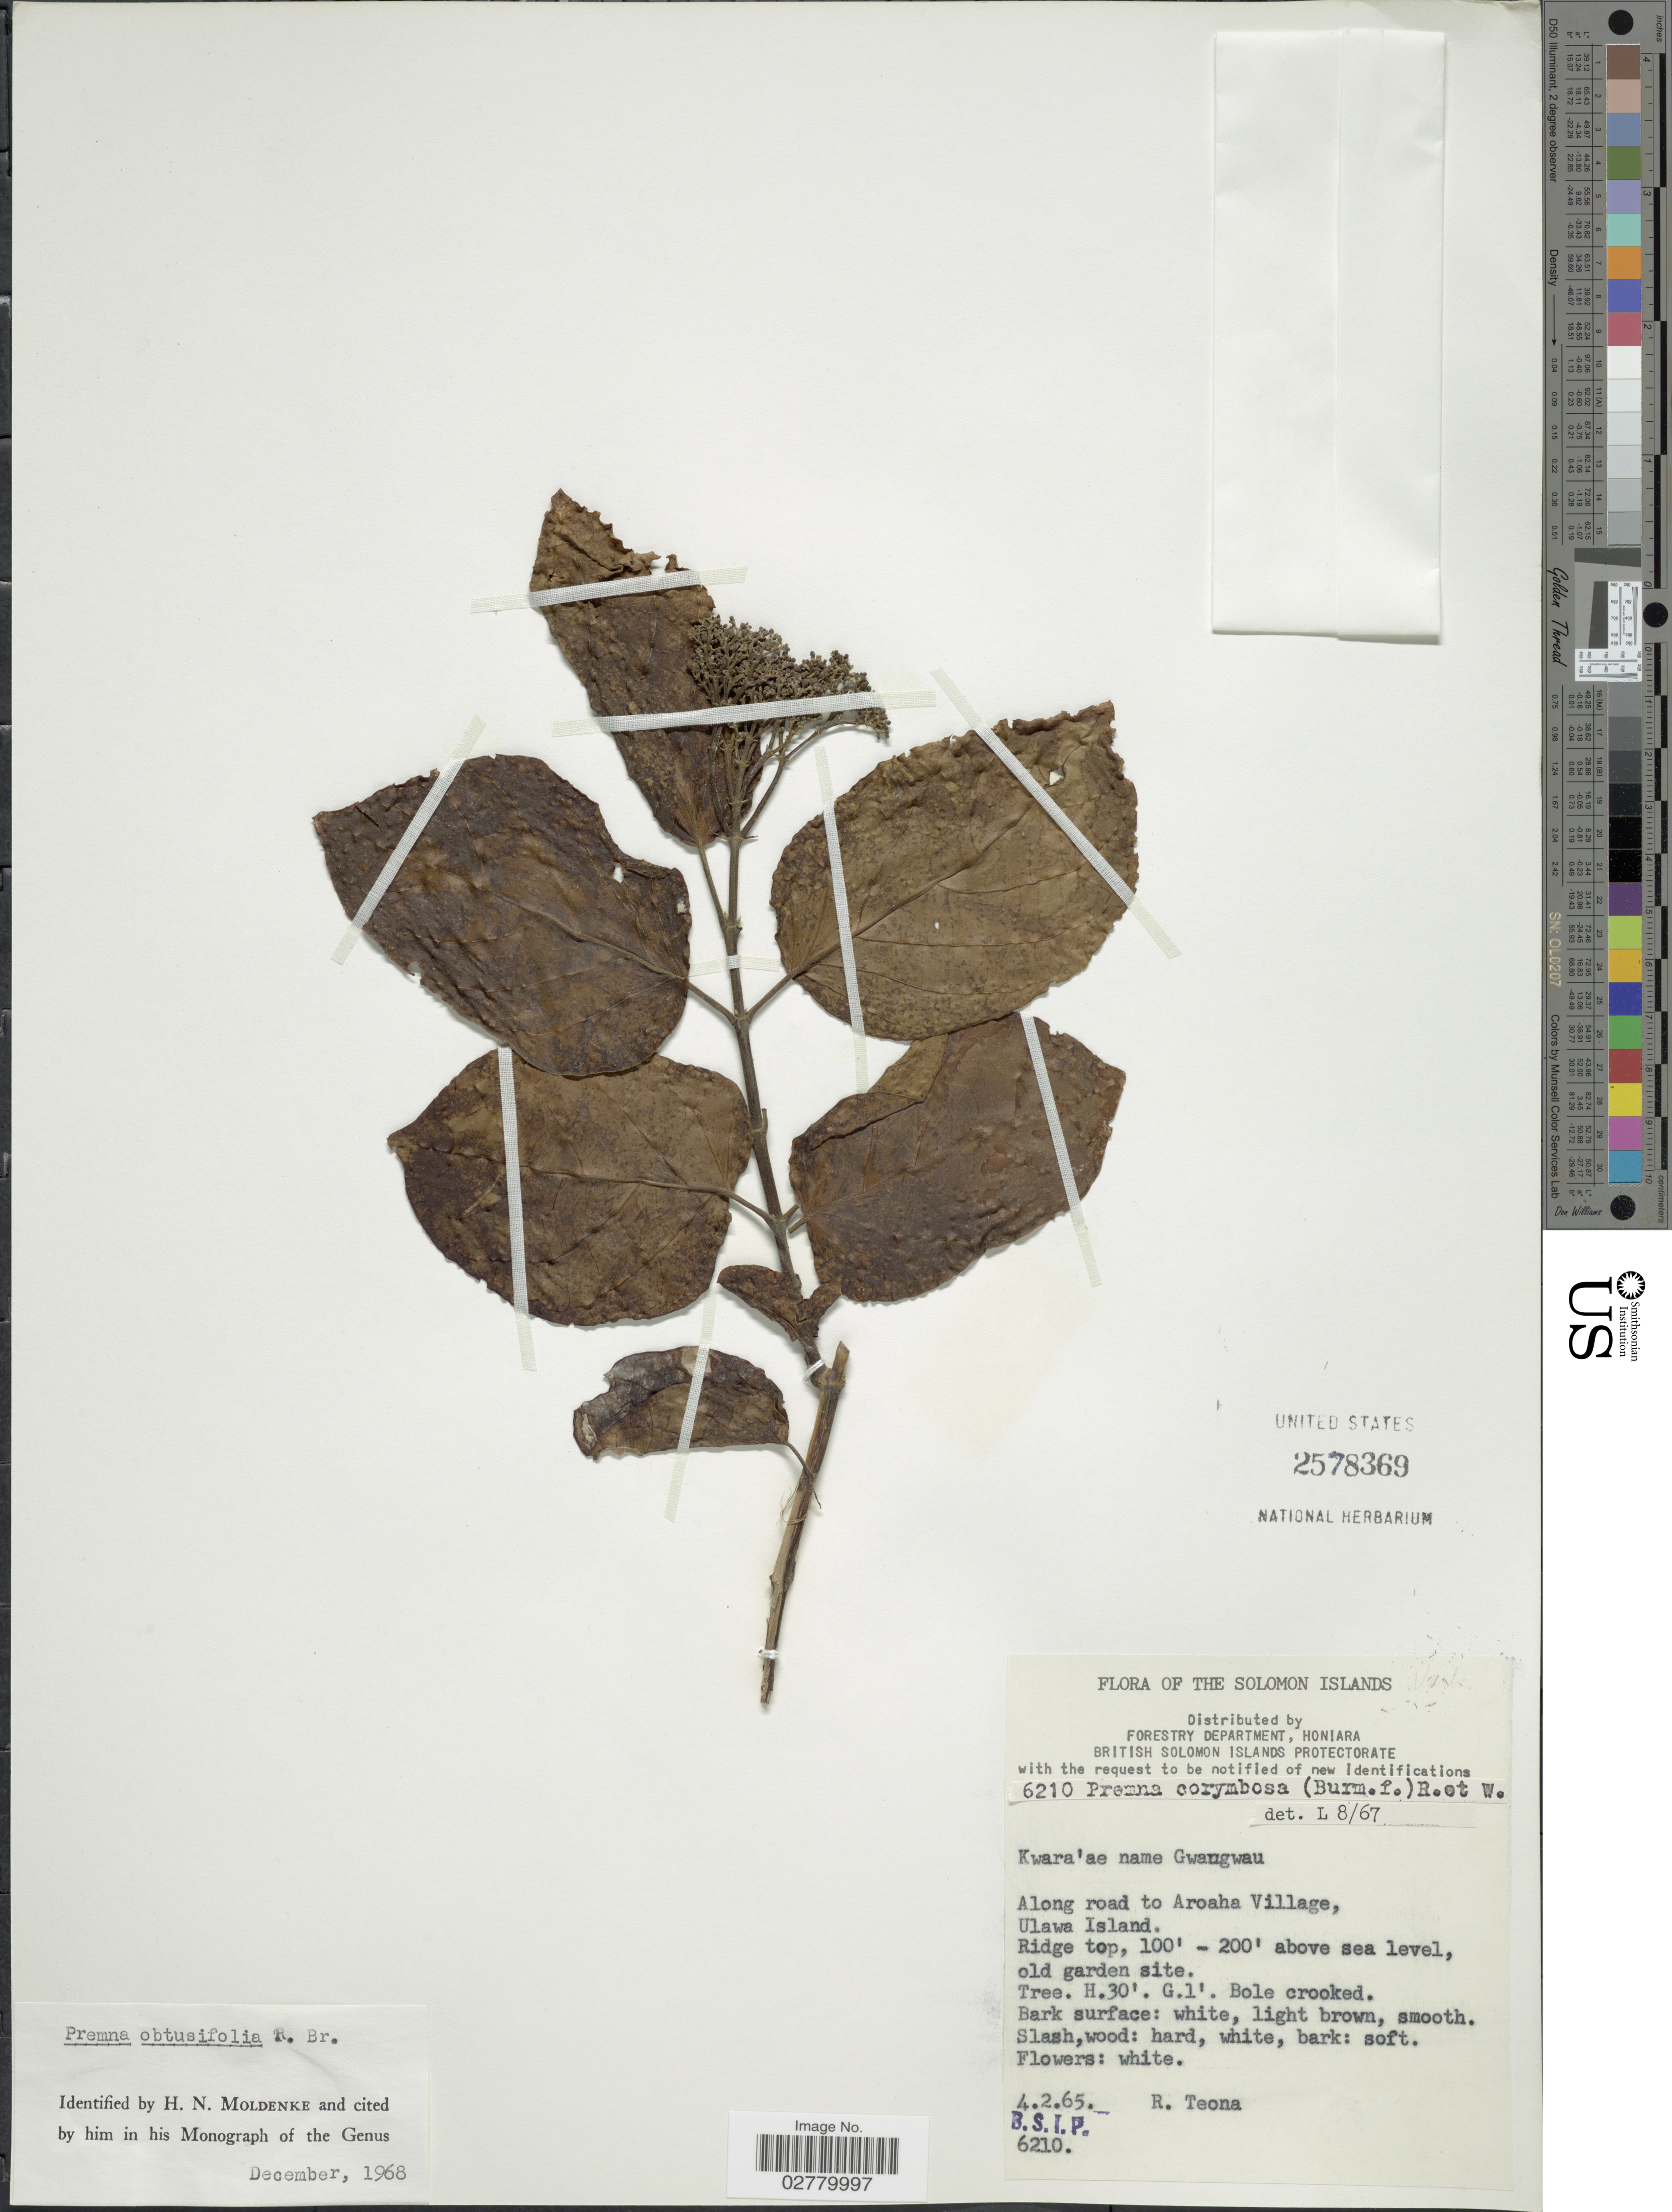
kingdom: Plantae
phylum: Tracheophyta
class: Magnoliopsida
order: Lamiales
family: Lamiaceae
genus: Premna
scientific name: Premna obtusifolia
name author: R. Br.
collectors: R. Teona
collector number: BSIP6210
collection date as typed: Transcribed d/m/y: 4/2/65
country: Solomon Islands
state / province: Solomon Islands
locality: Along road to Aroaha Village, Ulawa Island. Old garden site.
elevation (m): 30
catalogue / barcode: US 2578369